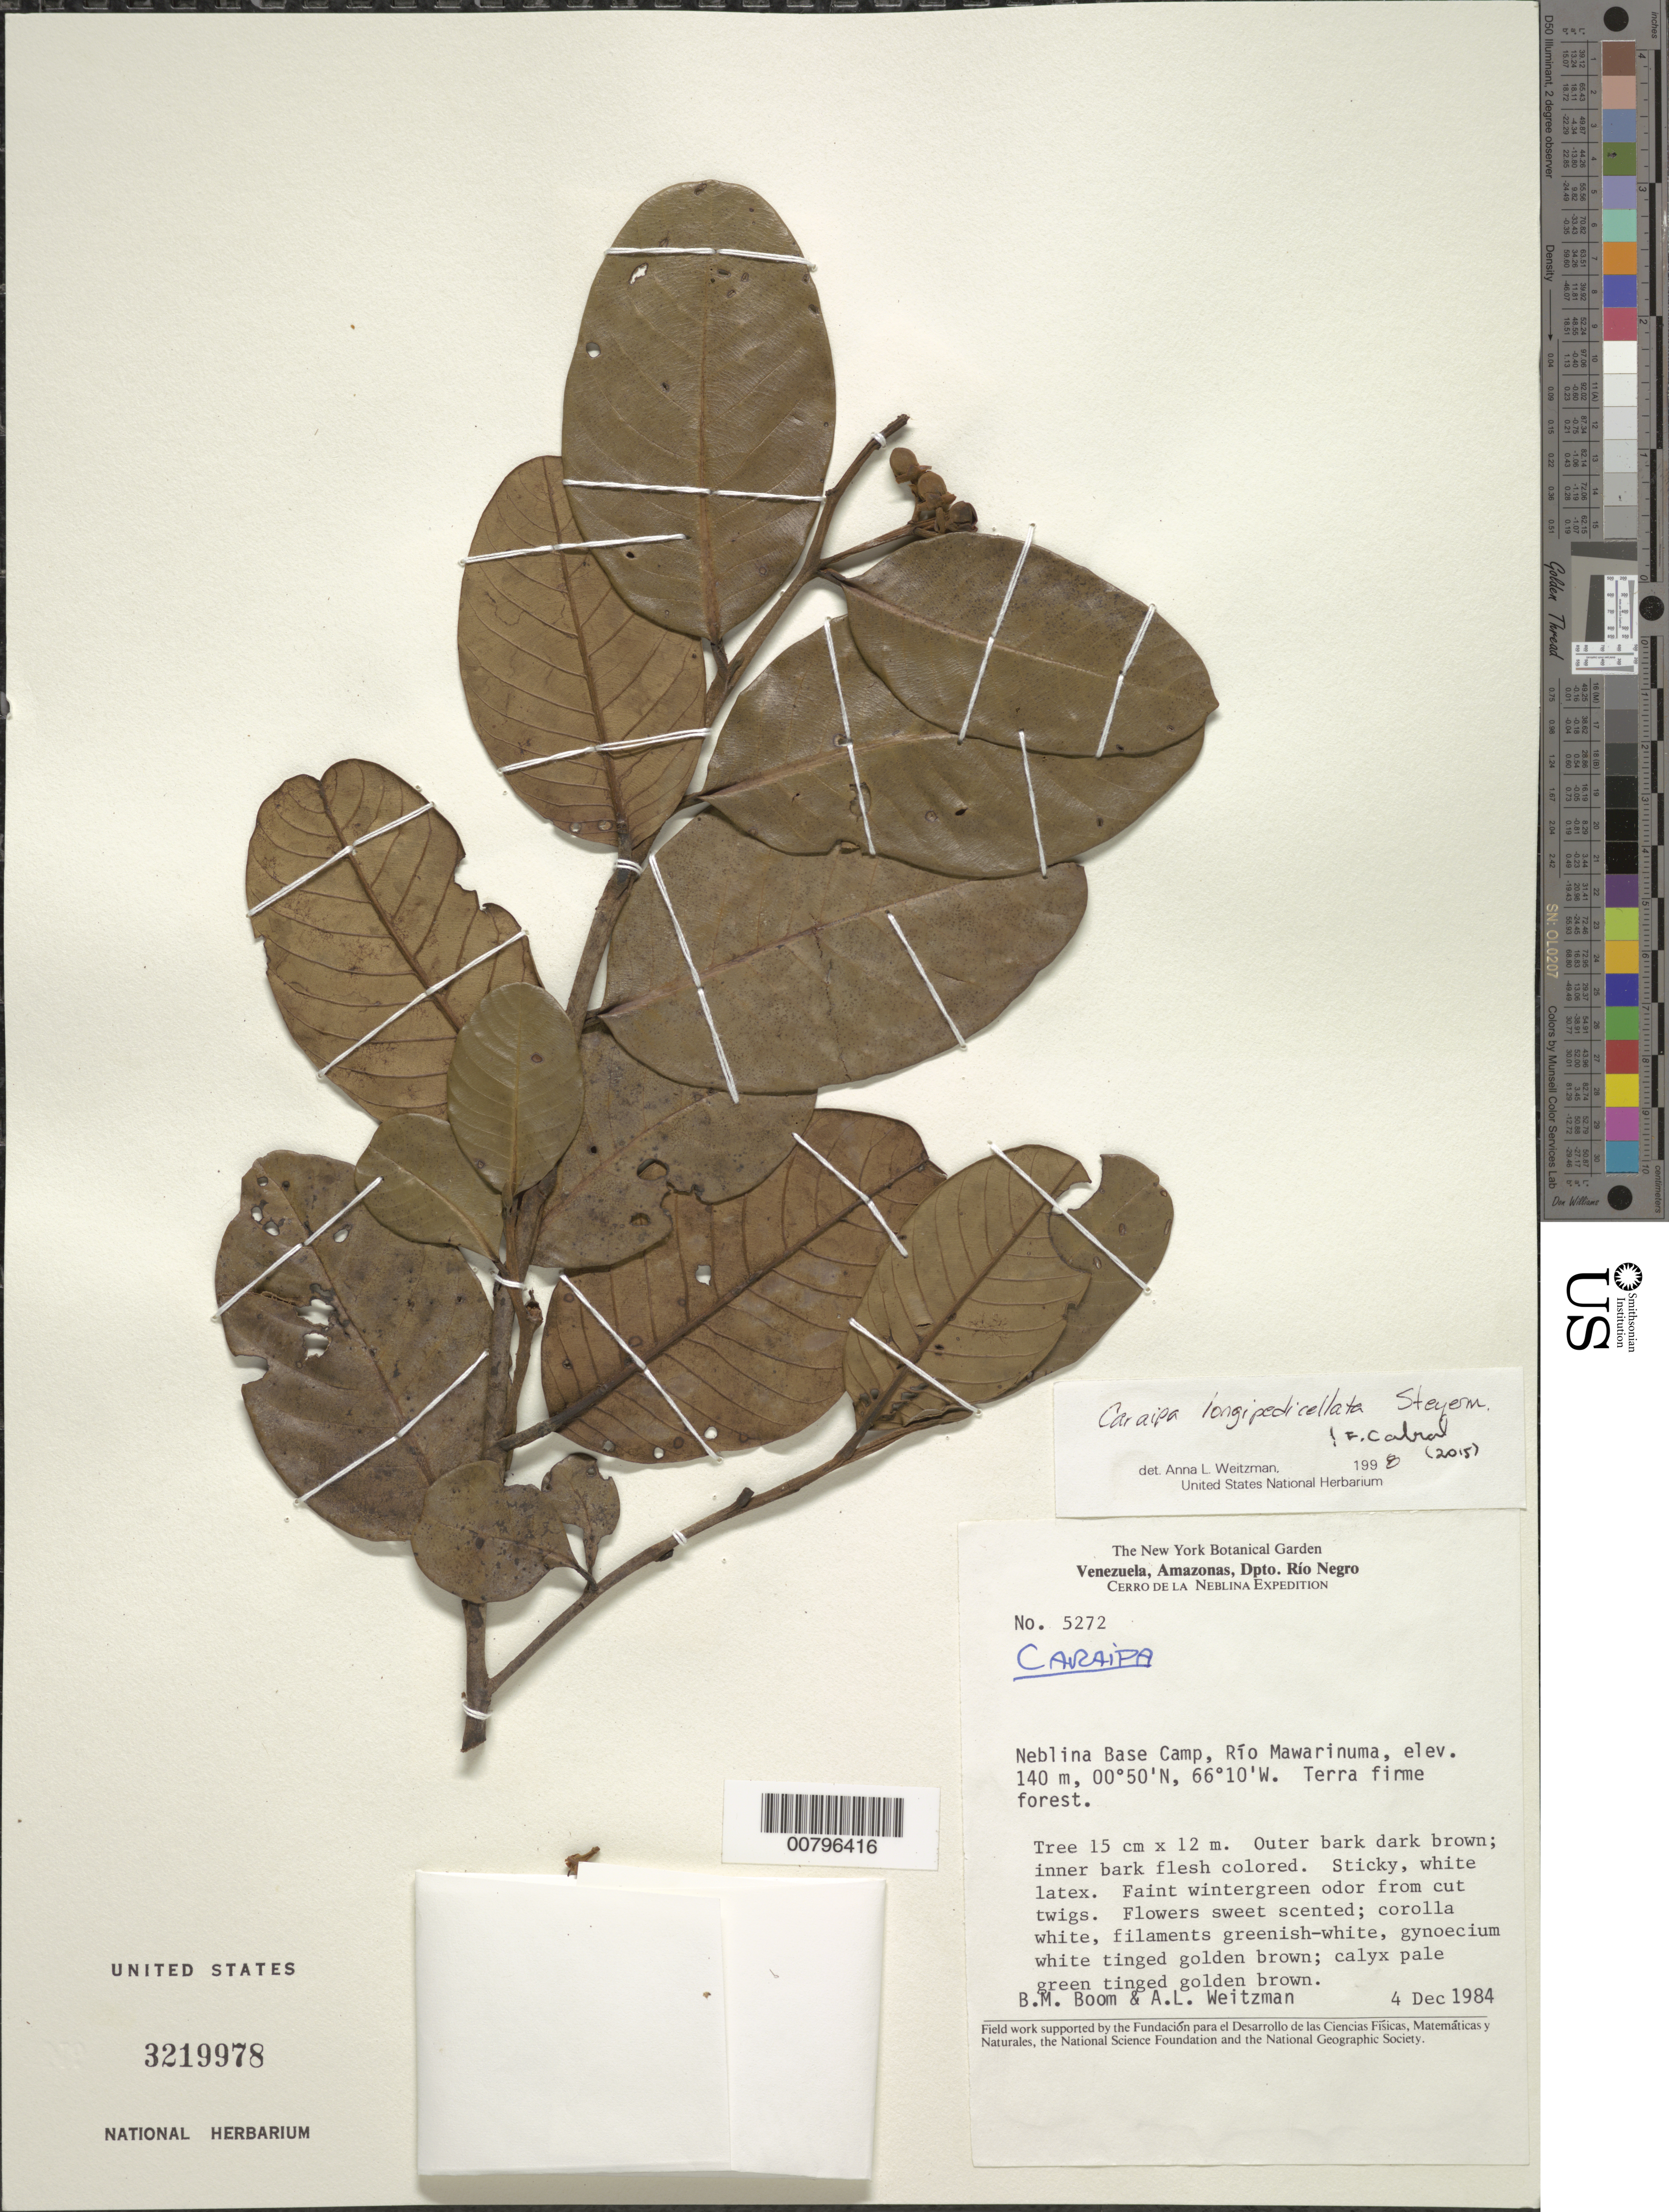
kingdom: Plantae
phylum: Tracheophyta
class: Magnoliopsida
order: Malpighiales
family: Calophyllaceae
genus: Caraipa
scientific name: Caraipa longipedicellata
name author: Steyerm.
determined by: Weitzman, A. L.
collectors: B. M. Boom & A. L. Weitzman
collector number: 5272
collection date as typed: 4-Dec-84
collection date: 1984-12-04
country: Venezuela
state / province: Amazonas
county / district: Río Negro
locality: Cerro de la Neblina Base Camp, Río Mawarinuma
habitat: Terra firma forest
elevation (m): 140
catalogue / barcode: US 3219978